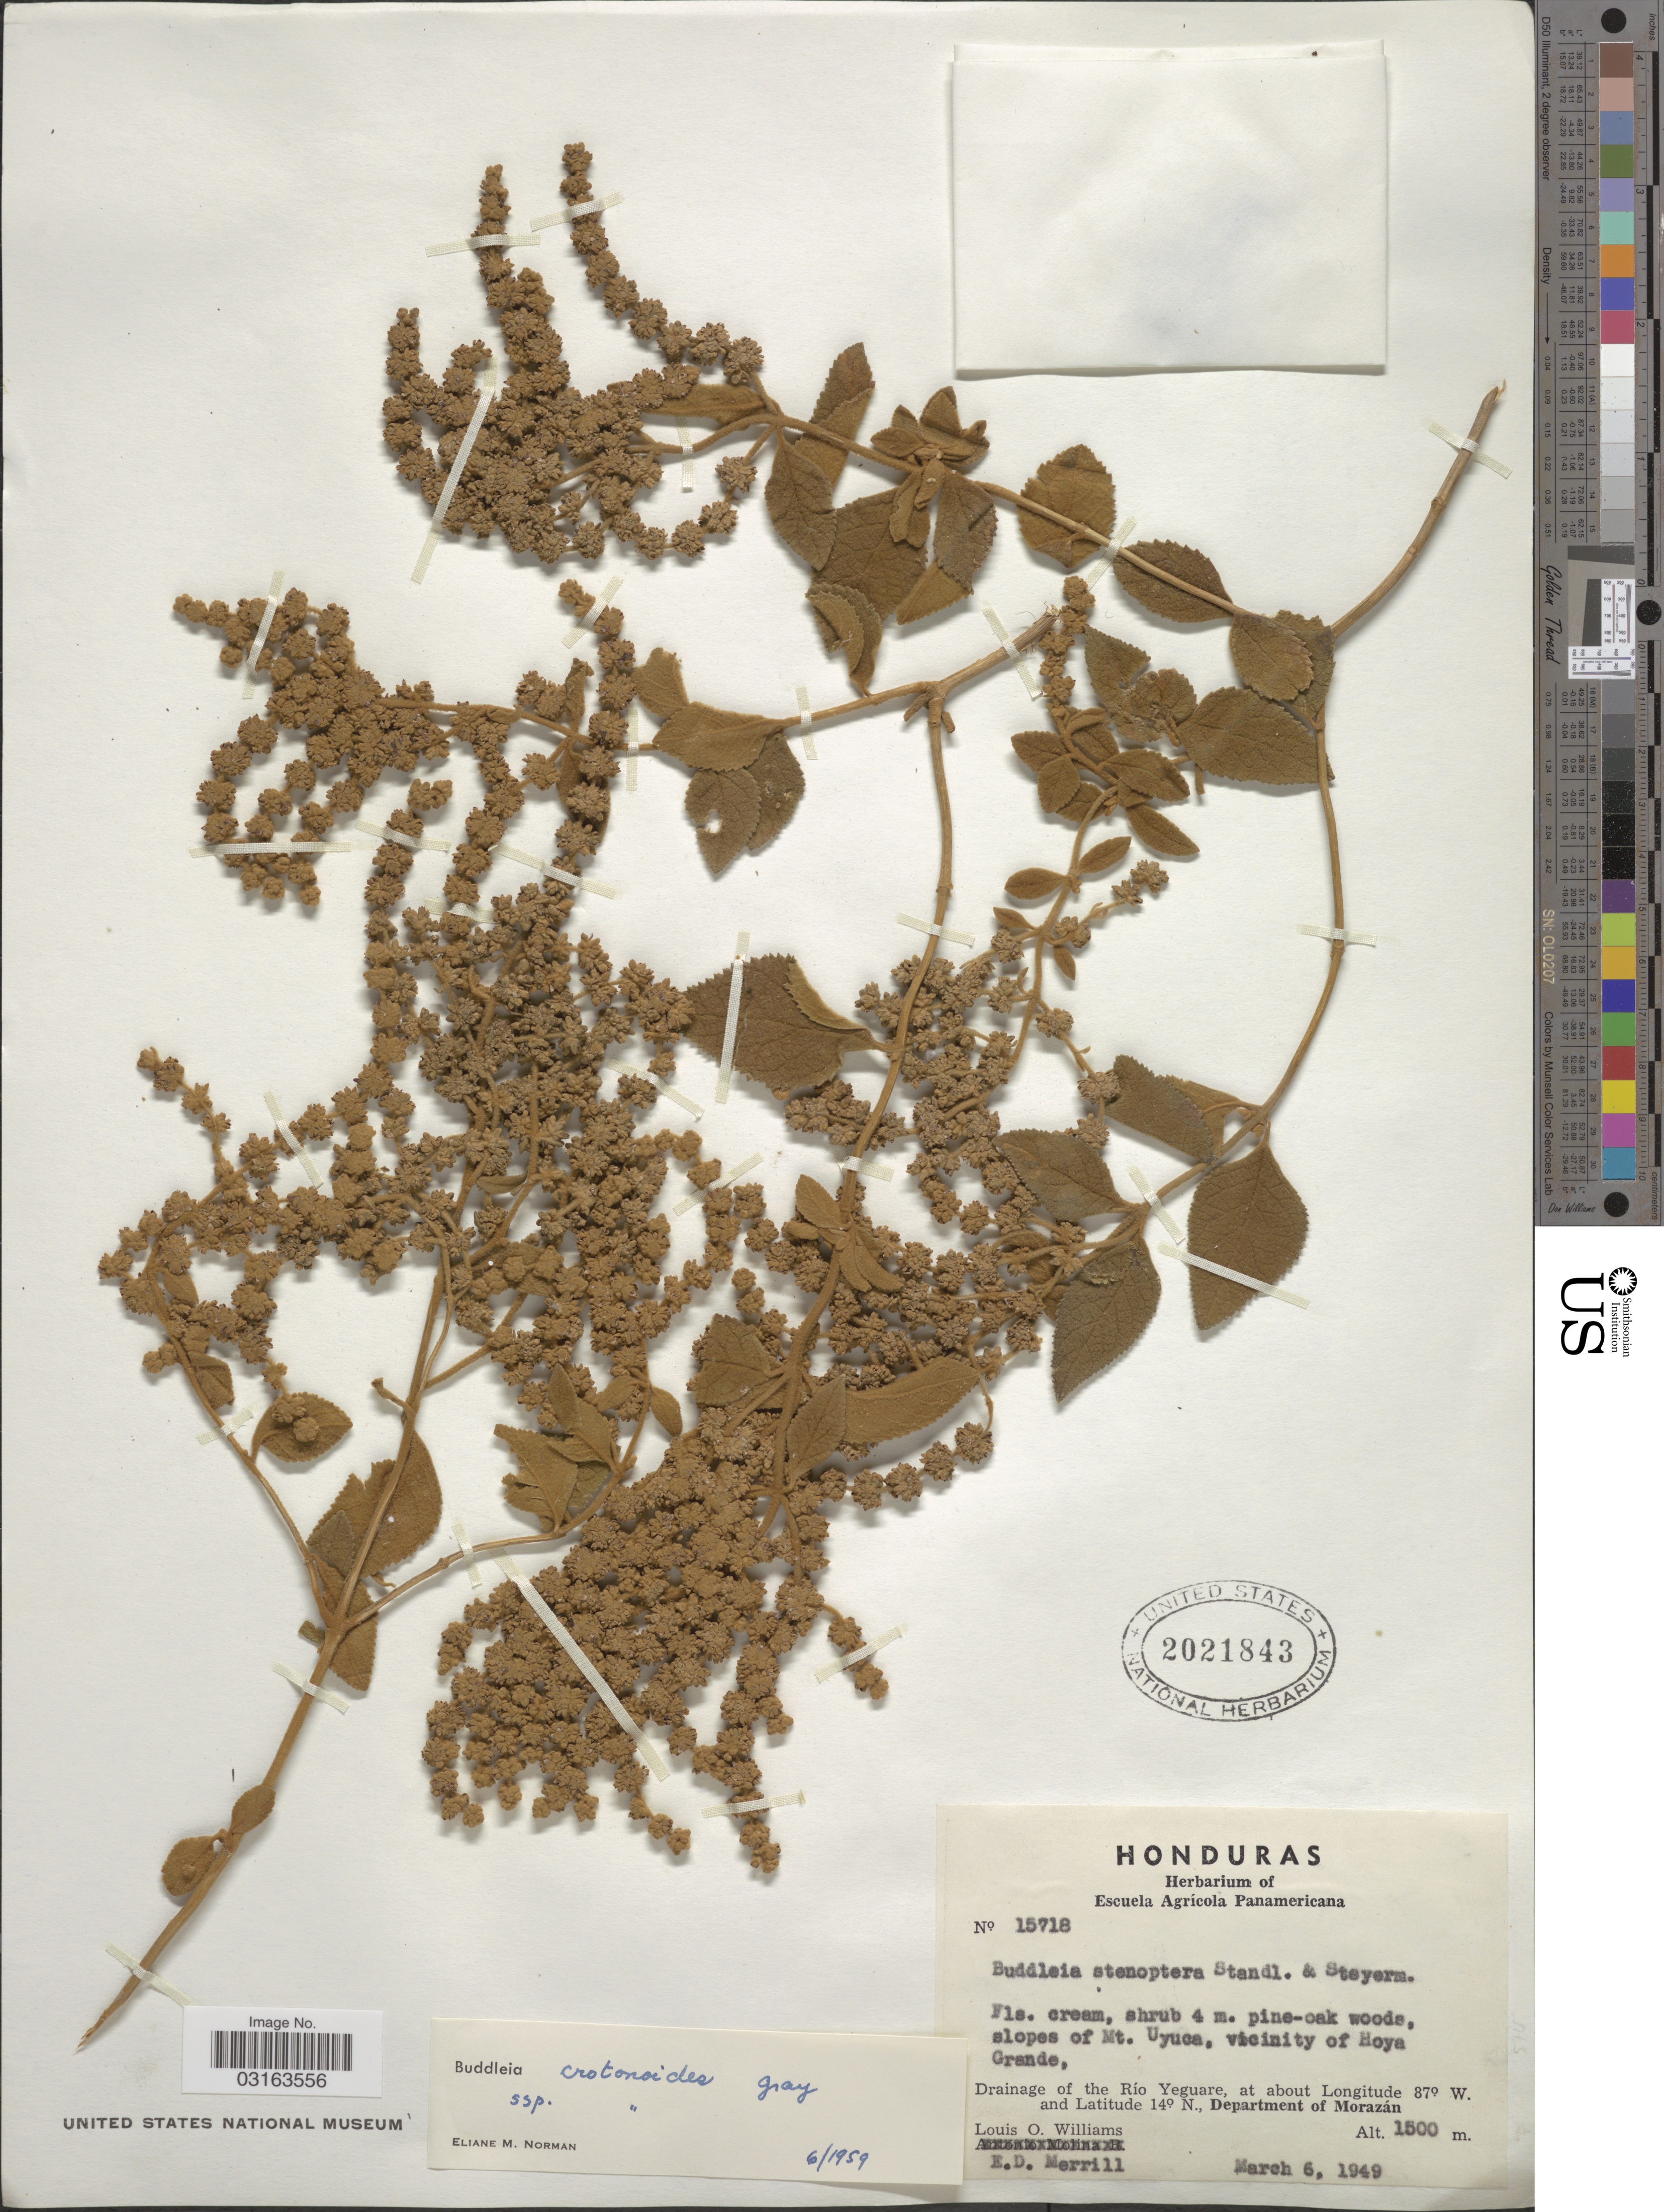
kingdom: Plantae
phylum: Tracheophyta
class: Magnoliopsida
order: Lamiales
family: Scrophulariaceae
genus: Buddleja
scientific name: Buddleja crotonoides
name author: A. Gray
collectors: L. O. Williams & E. D. Merrill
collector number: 15718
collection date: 1949-03-06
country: Honduras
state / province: Fco. Morazán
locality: Slopes of Mt. Uyuca, vicinity of Hoya Grande. Drainage of the Río Yeguare, Department of Morazán.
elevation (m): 1500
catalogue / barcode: US 2021843